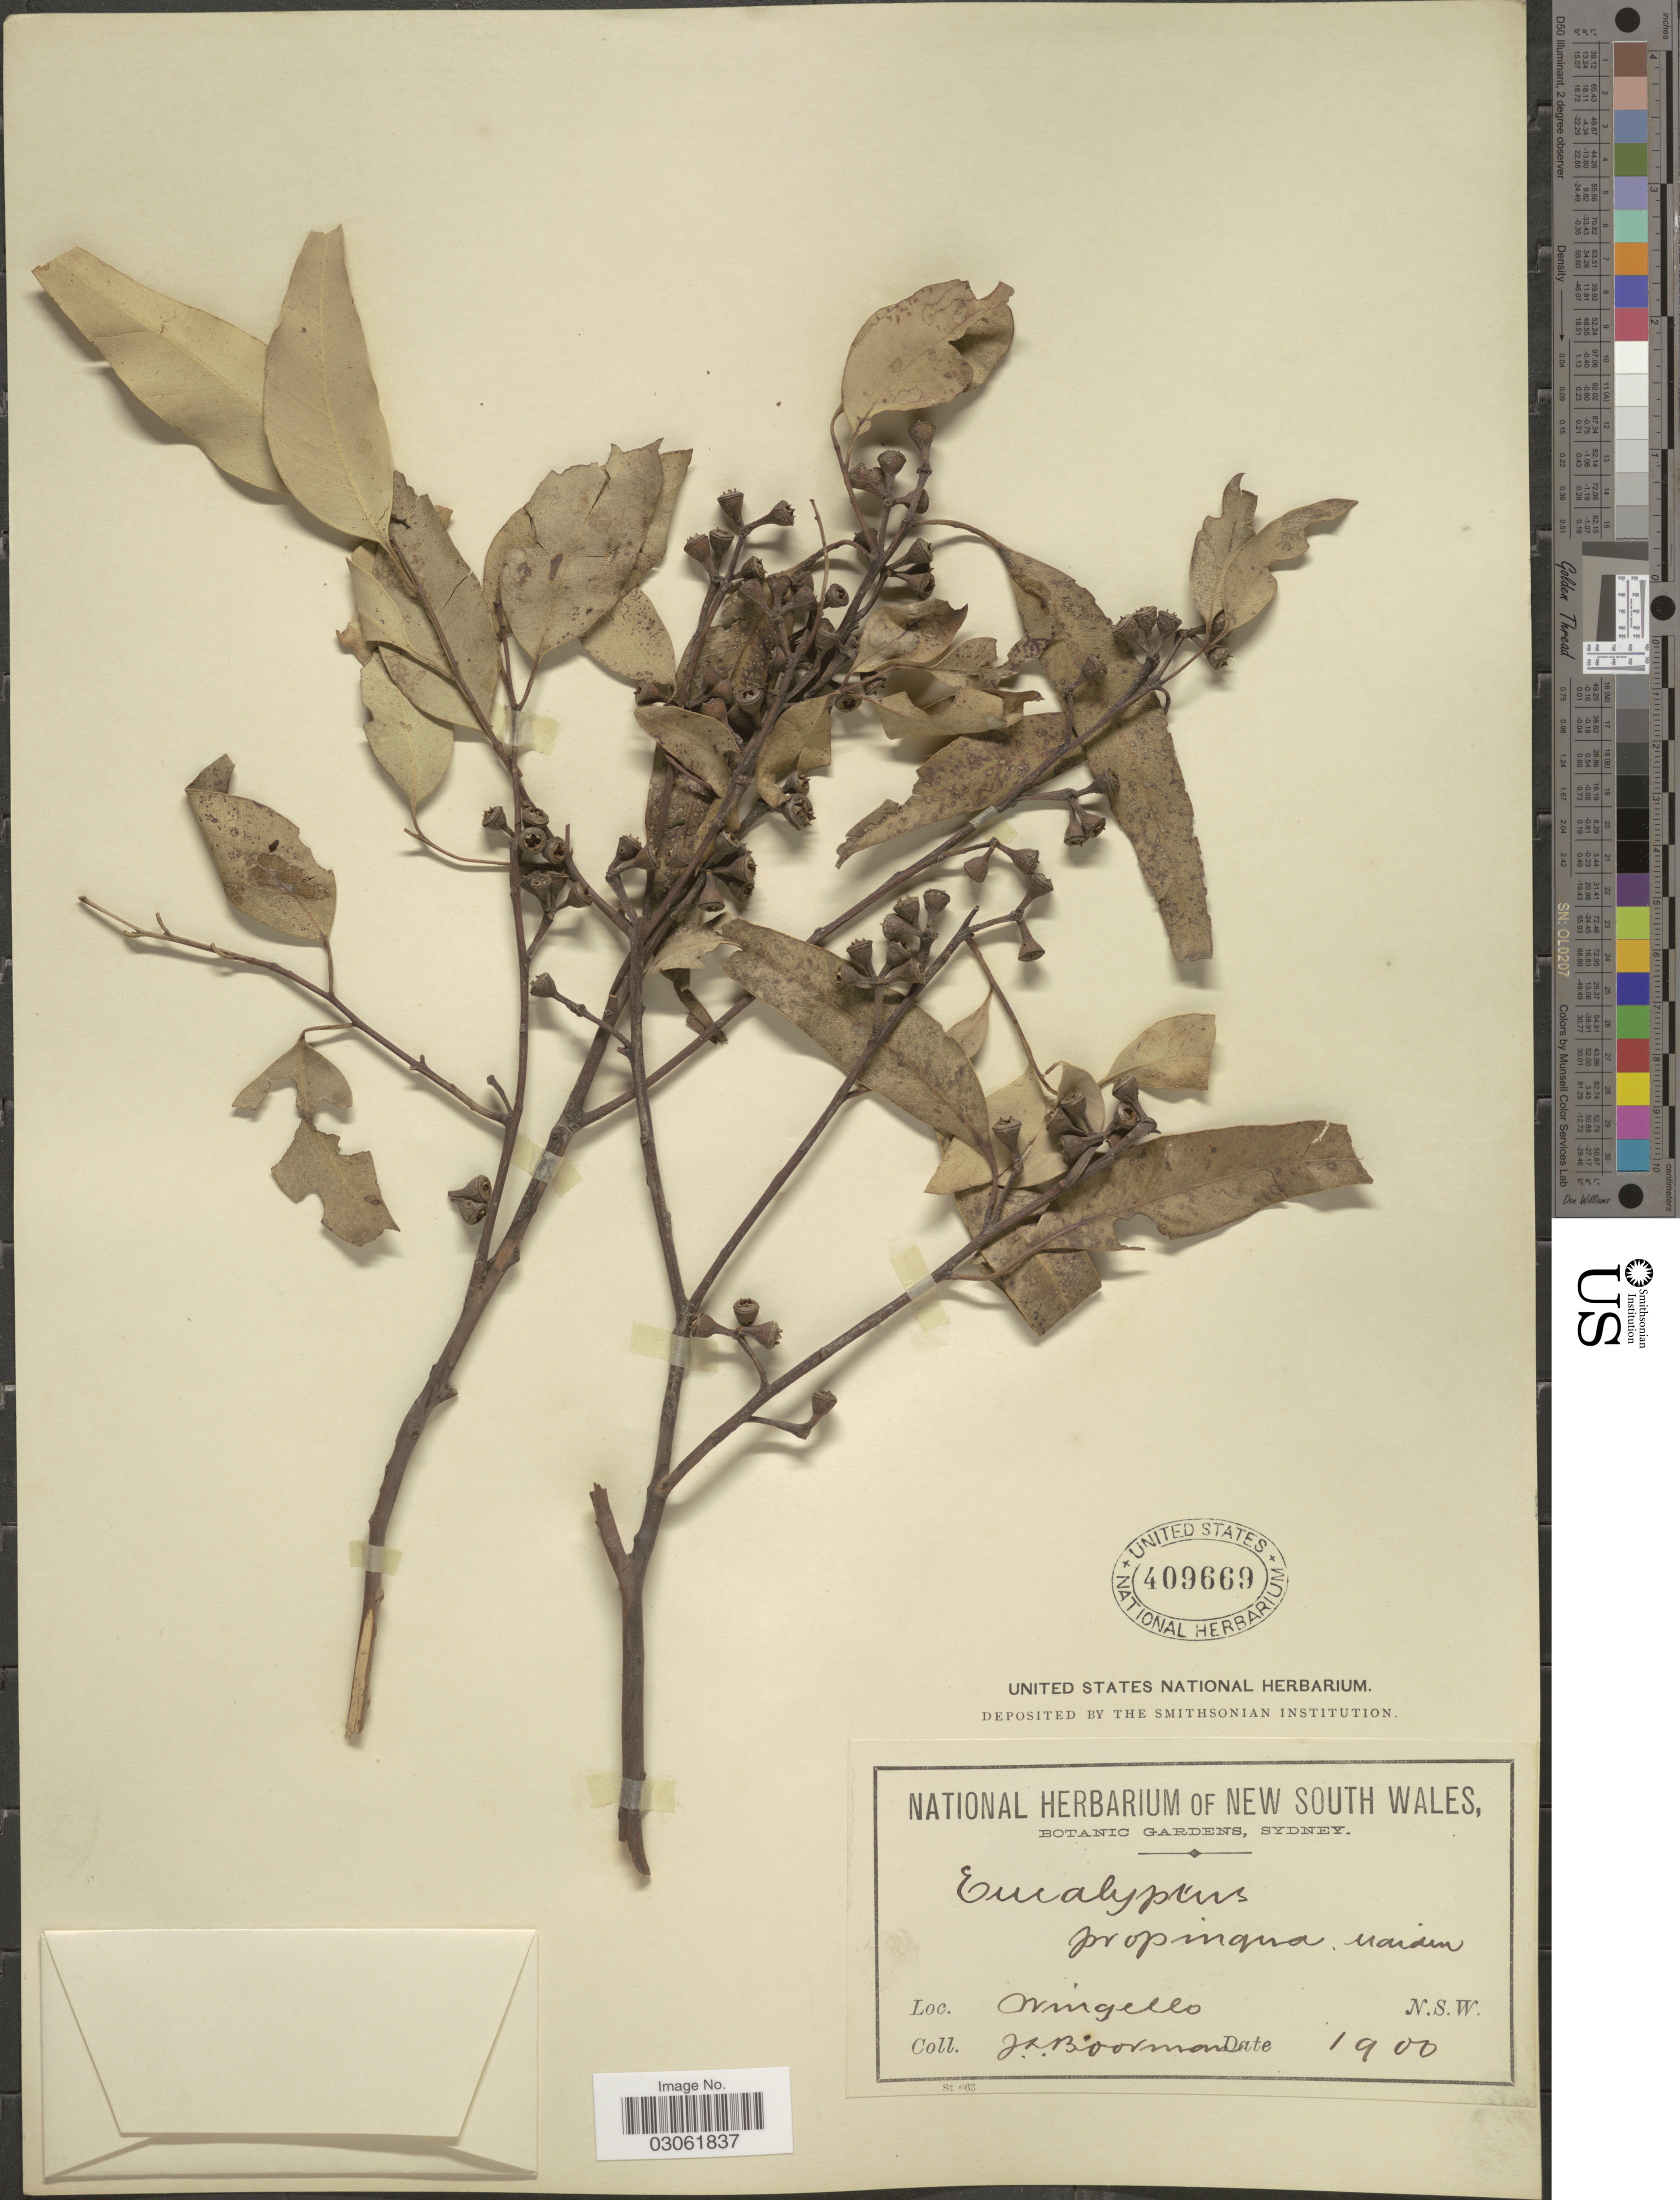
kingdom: Plantae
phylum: Tracheophyta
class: Magnoliopsida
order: Myrtales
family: Myrtaceae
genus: Eucalyptus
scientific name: Eucalyptus propinqua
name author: H. Deane & Maiden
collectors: J. Boorman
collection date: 1900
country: Australia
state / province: New South Wales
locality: Wingello.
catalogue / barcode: US 409669